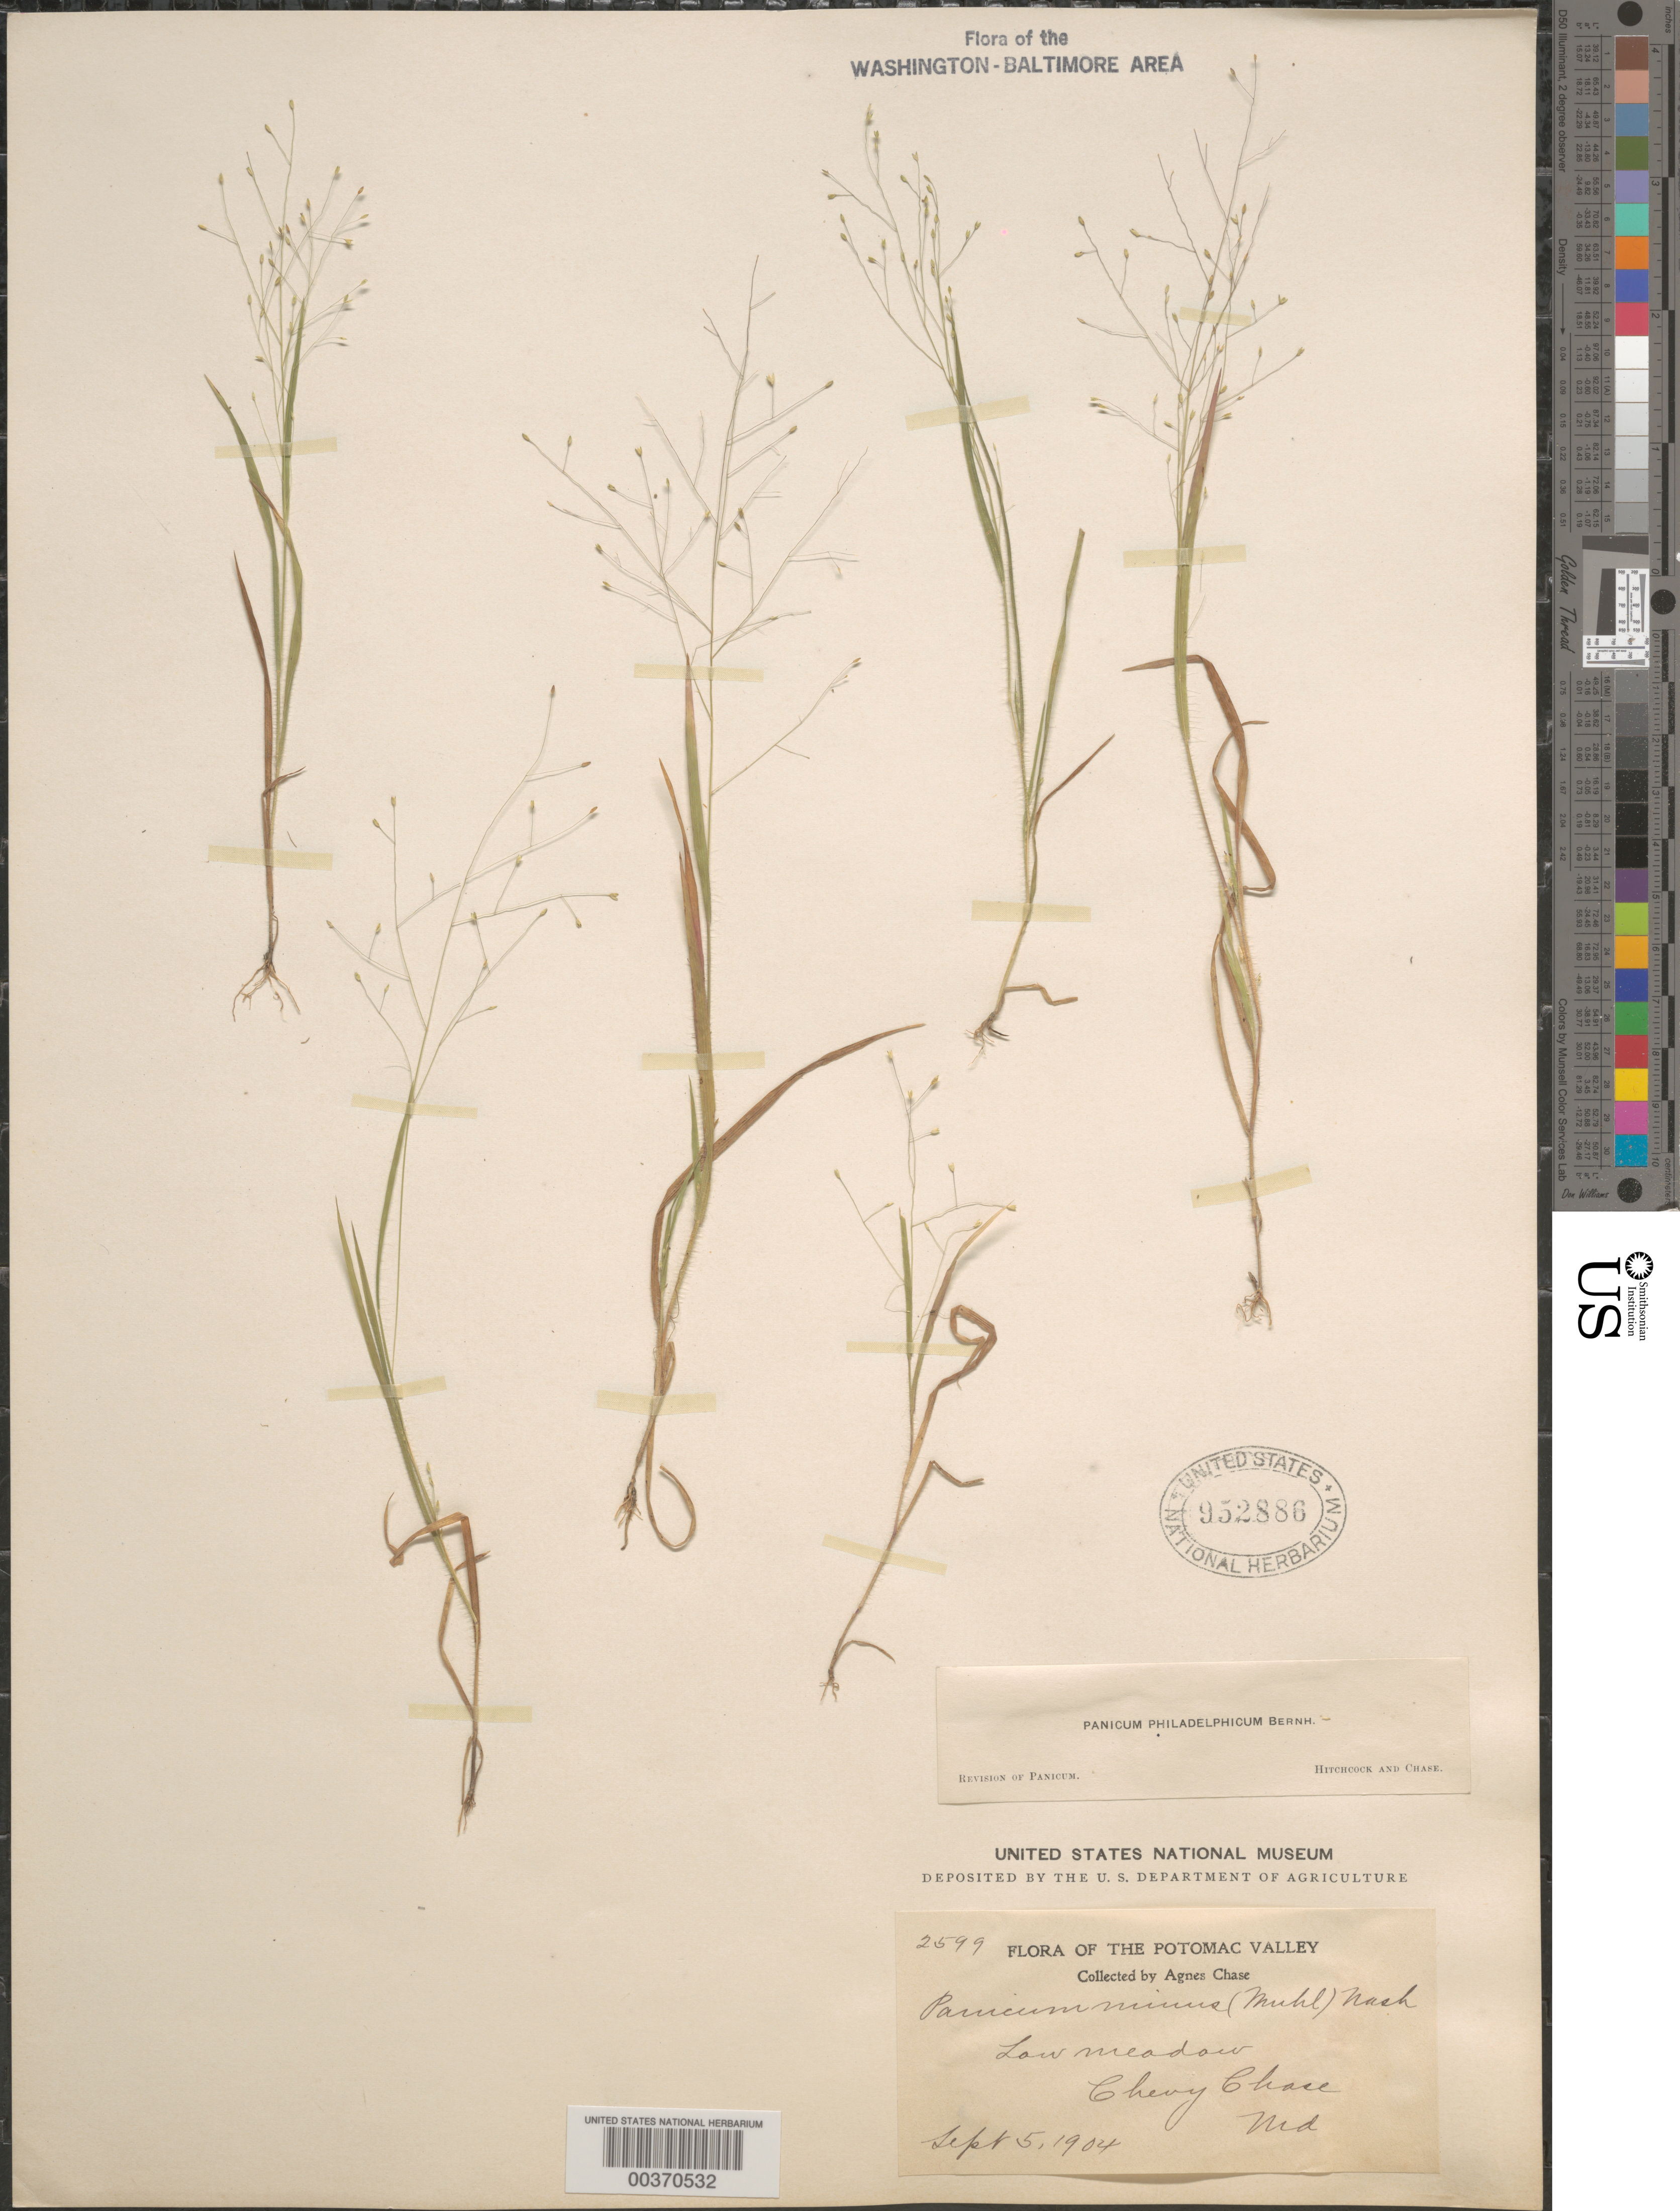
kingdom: Plantae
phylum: Tracheophyta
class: Liliopsida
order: Poales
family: Poaceae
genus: Panicum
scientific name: Panicum philadelphicum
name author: Bernh. ex Trin.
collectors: A. Chase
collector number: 2599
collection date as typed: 05 Sep 1904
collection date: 1904-09-05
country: United States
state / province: Maryland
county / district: Montgomery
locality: Chevy Chase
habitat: Low meadow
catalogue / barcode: US 952886